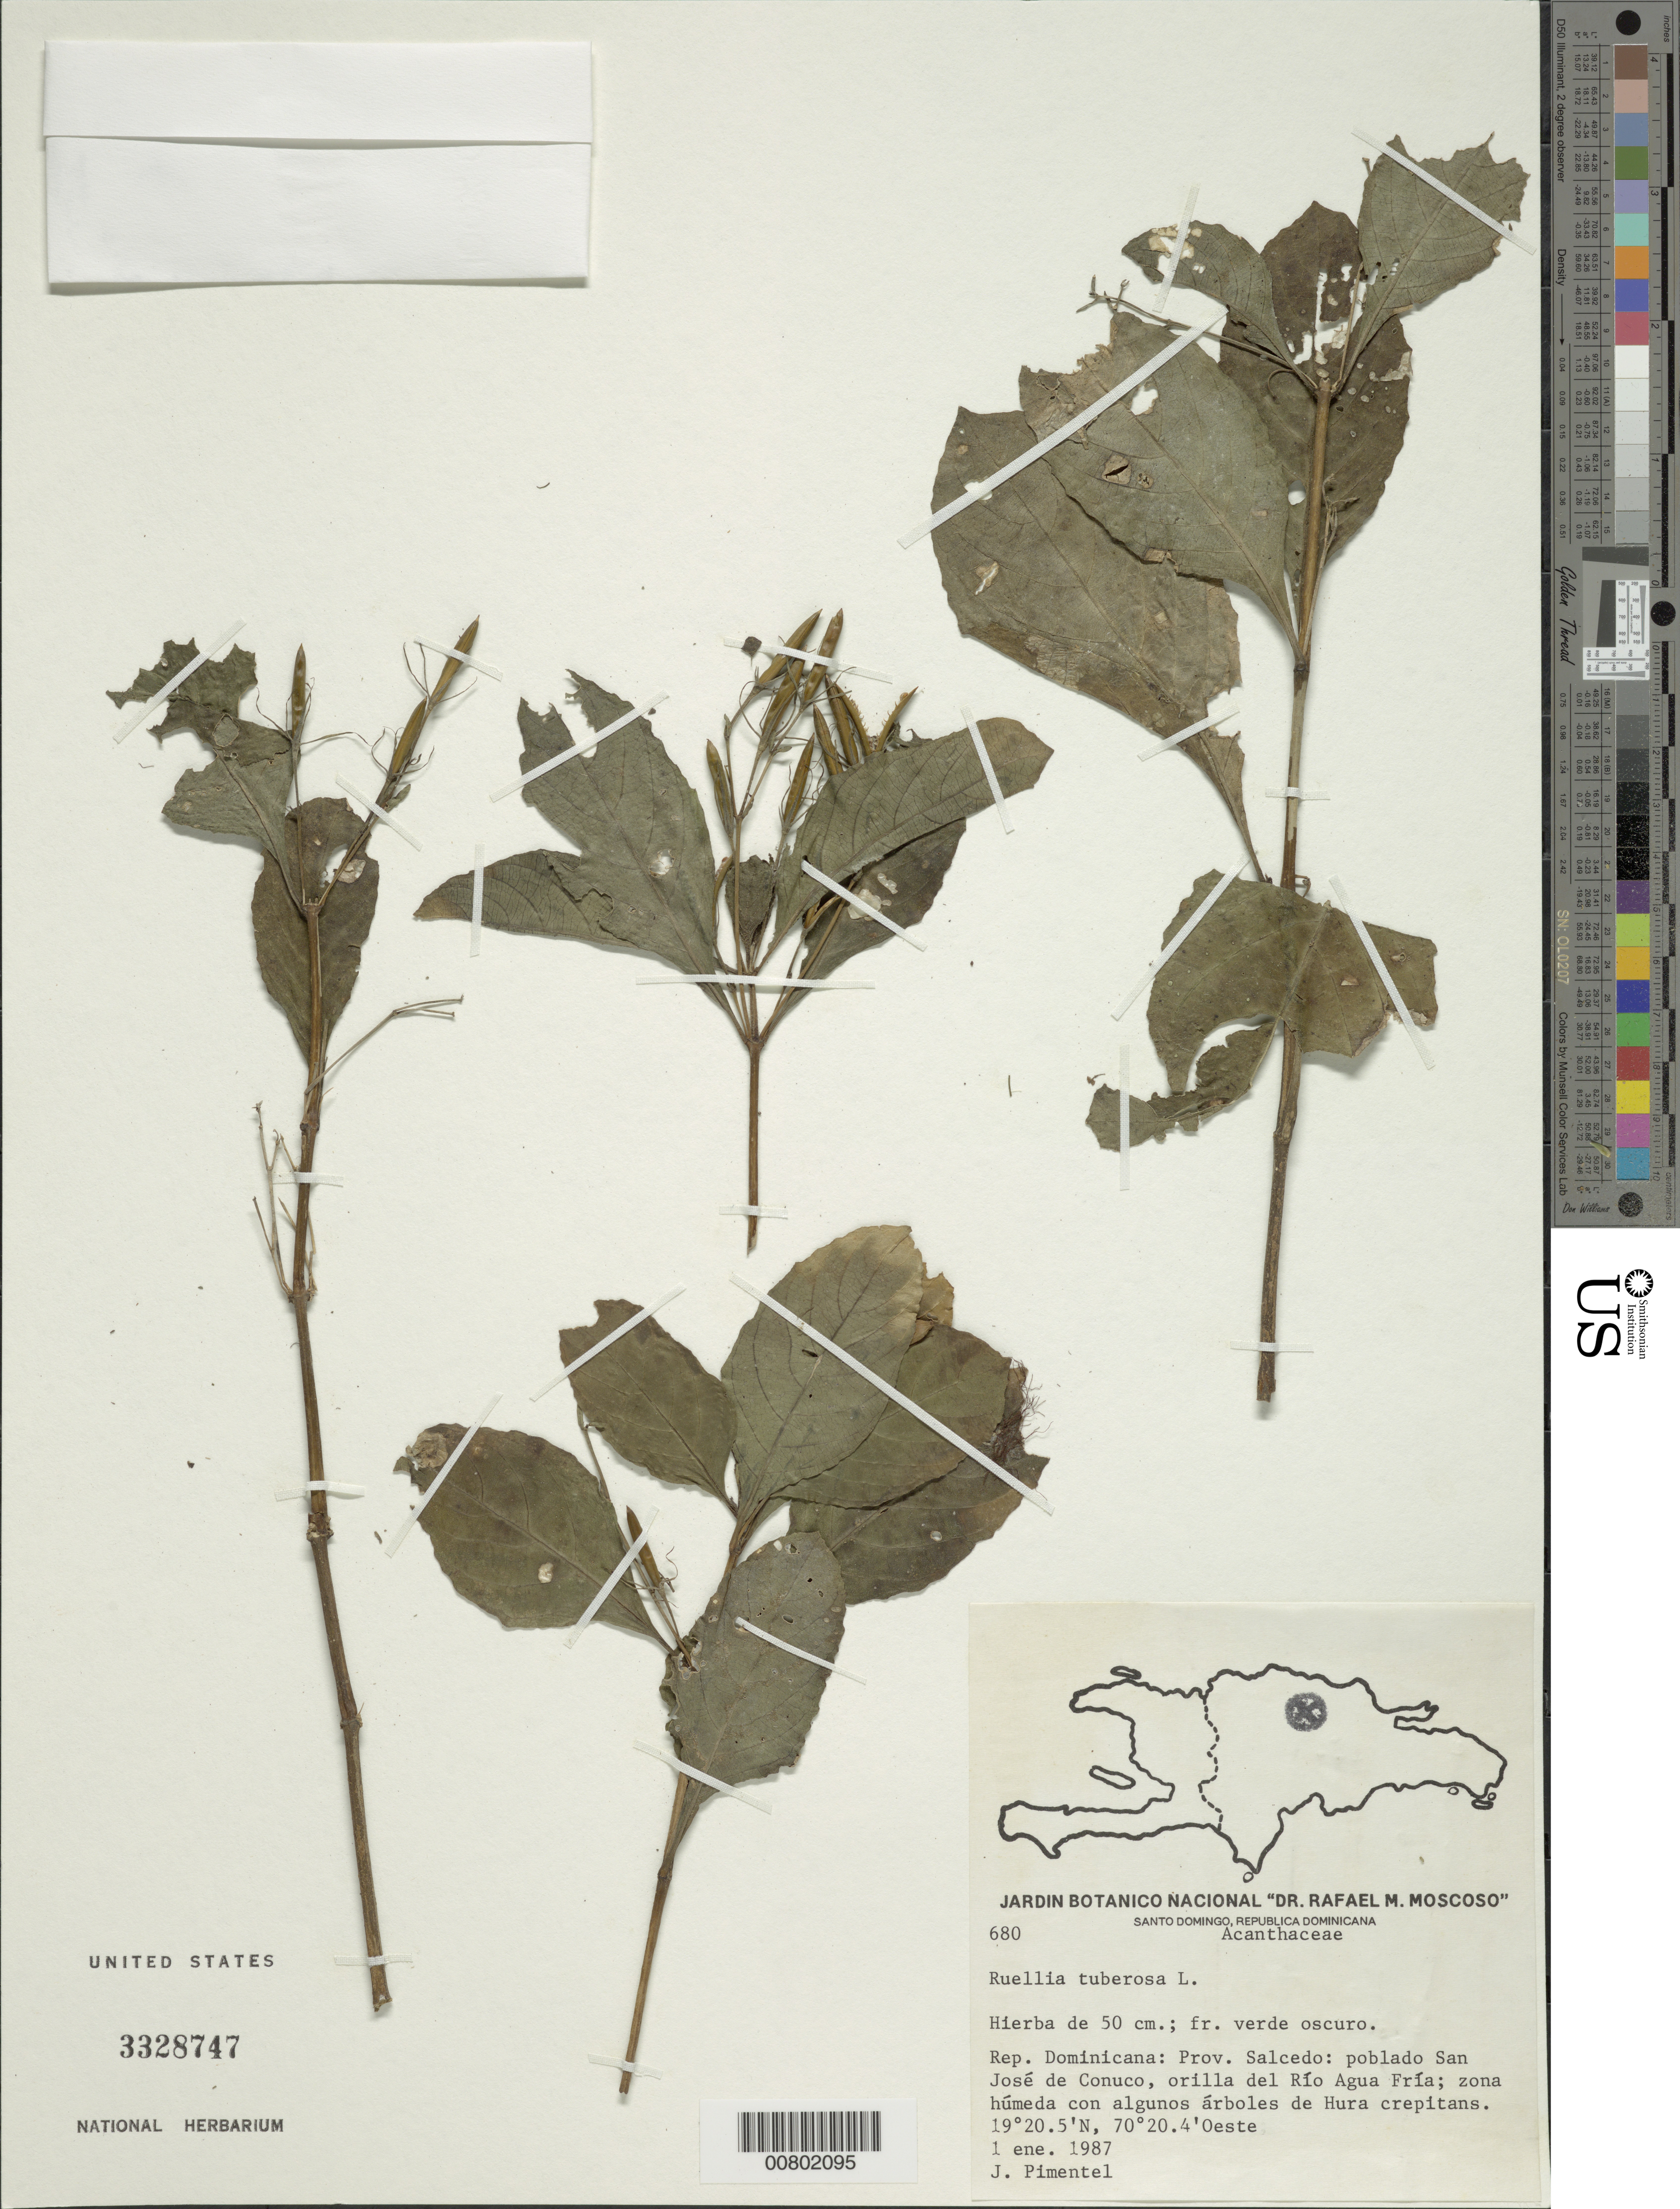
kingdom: Plantae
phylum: Tracheophyta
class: Magnoliopsida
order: Lamiales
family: Acanthaceae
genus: Ruellia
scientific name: Ruellia tuberosa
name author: L.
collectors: J. Pimentel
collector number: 680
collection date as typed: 01 Jan 1987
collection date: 1987-01-01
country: Dominican Republic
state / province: Hermanas Mirabal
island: Hispaniola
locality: Poblado San José de Conuco, orilla del Réo Agua Fría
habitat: Orilla del río, zona húmedo con algunos árboles de Hura crepitans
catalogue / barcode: US 3328747